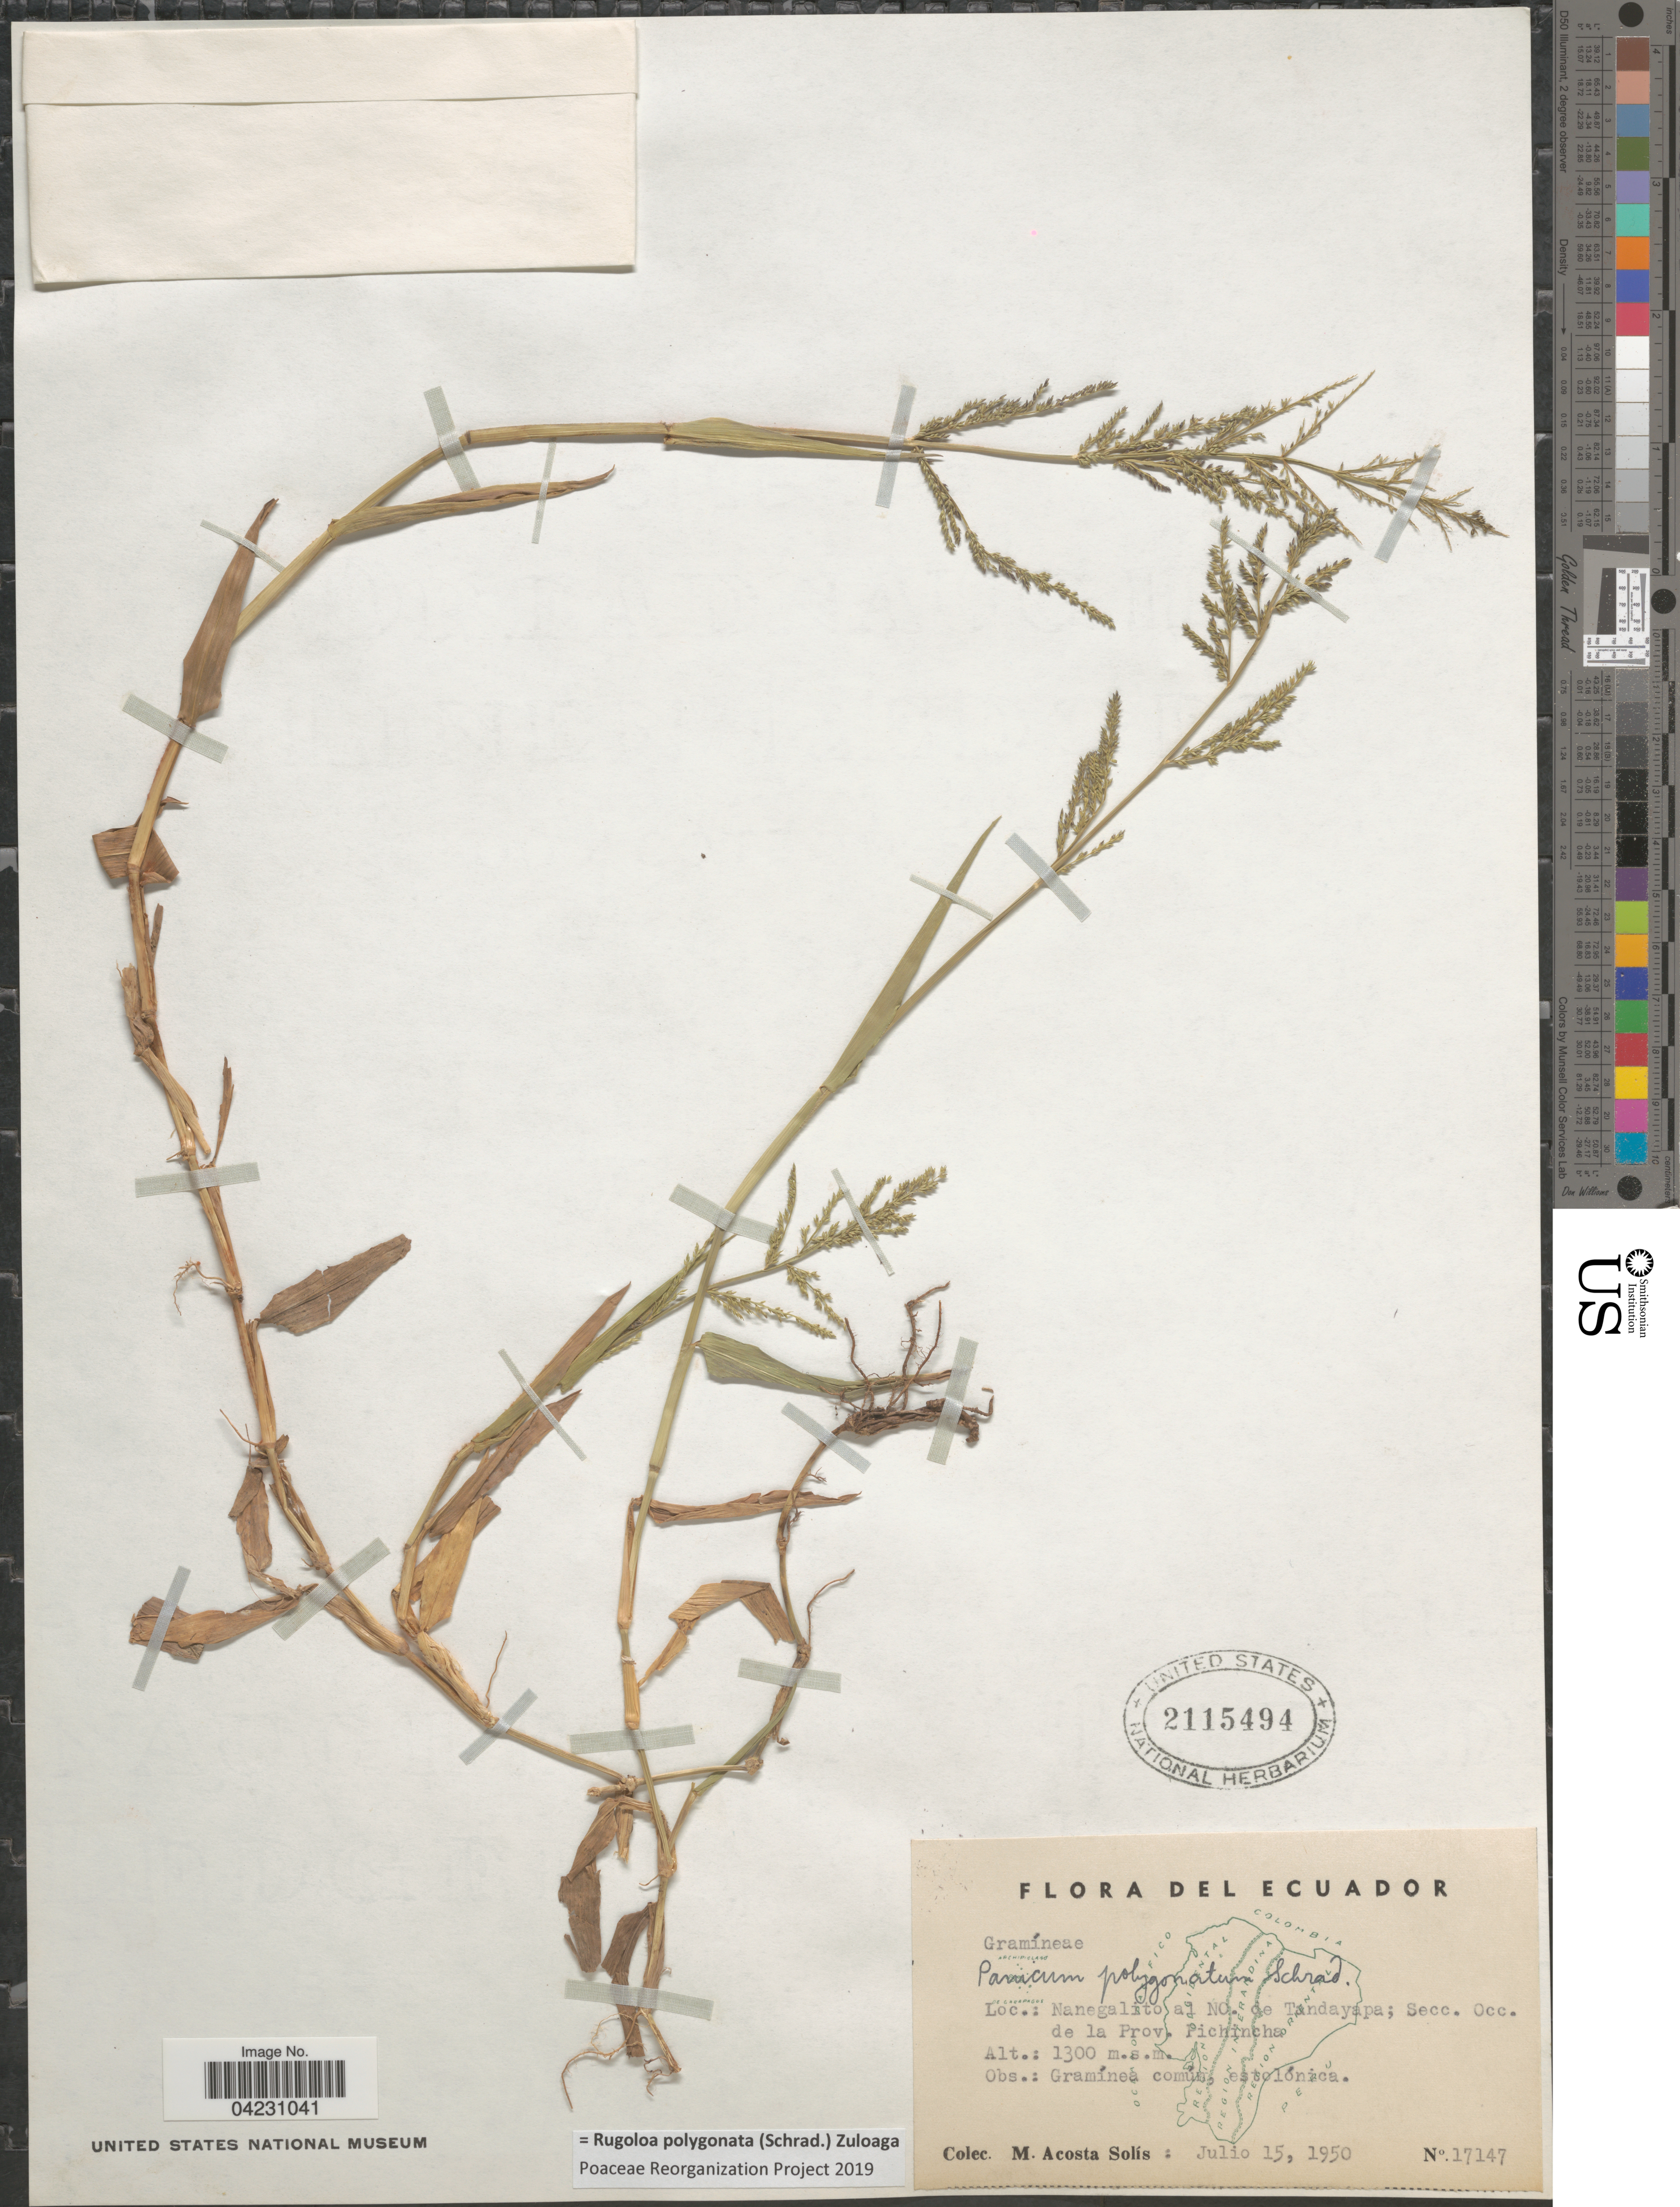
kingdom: Plantae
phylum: Tracheophyta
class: Liliopsida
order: Poales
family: Poaceae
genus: Rugoloa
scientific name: Rugoloa polygonata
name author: (Schrad.) Zuloaga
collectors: M. Acosta Solis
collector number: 17147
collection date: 1950-07-15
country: Ecuador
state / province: Pichincha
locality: Nanegalito al NO. de Tandayapa; Secc. Occ. de la Prov. Pichincha.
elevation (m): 1300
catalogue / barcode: US 2115494